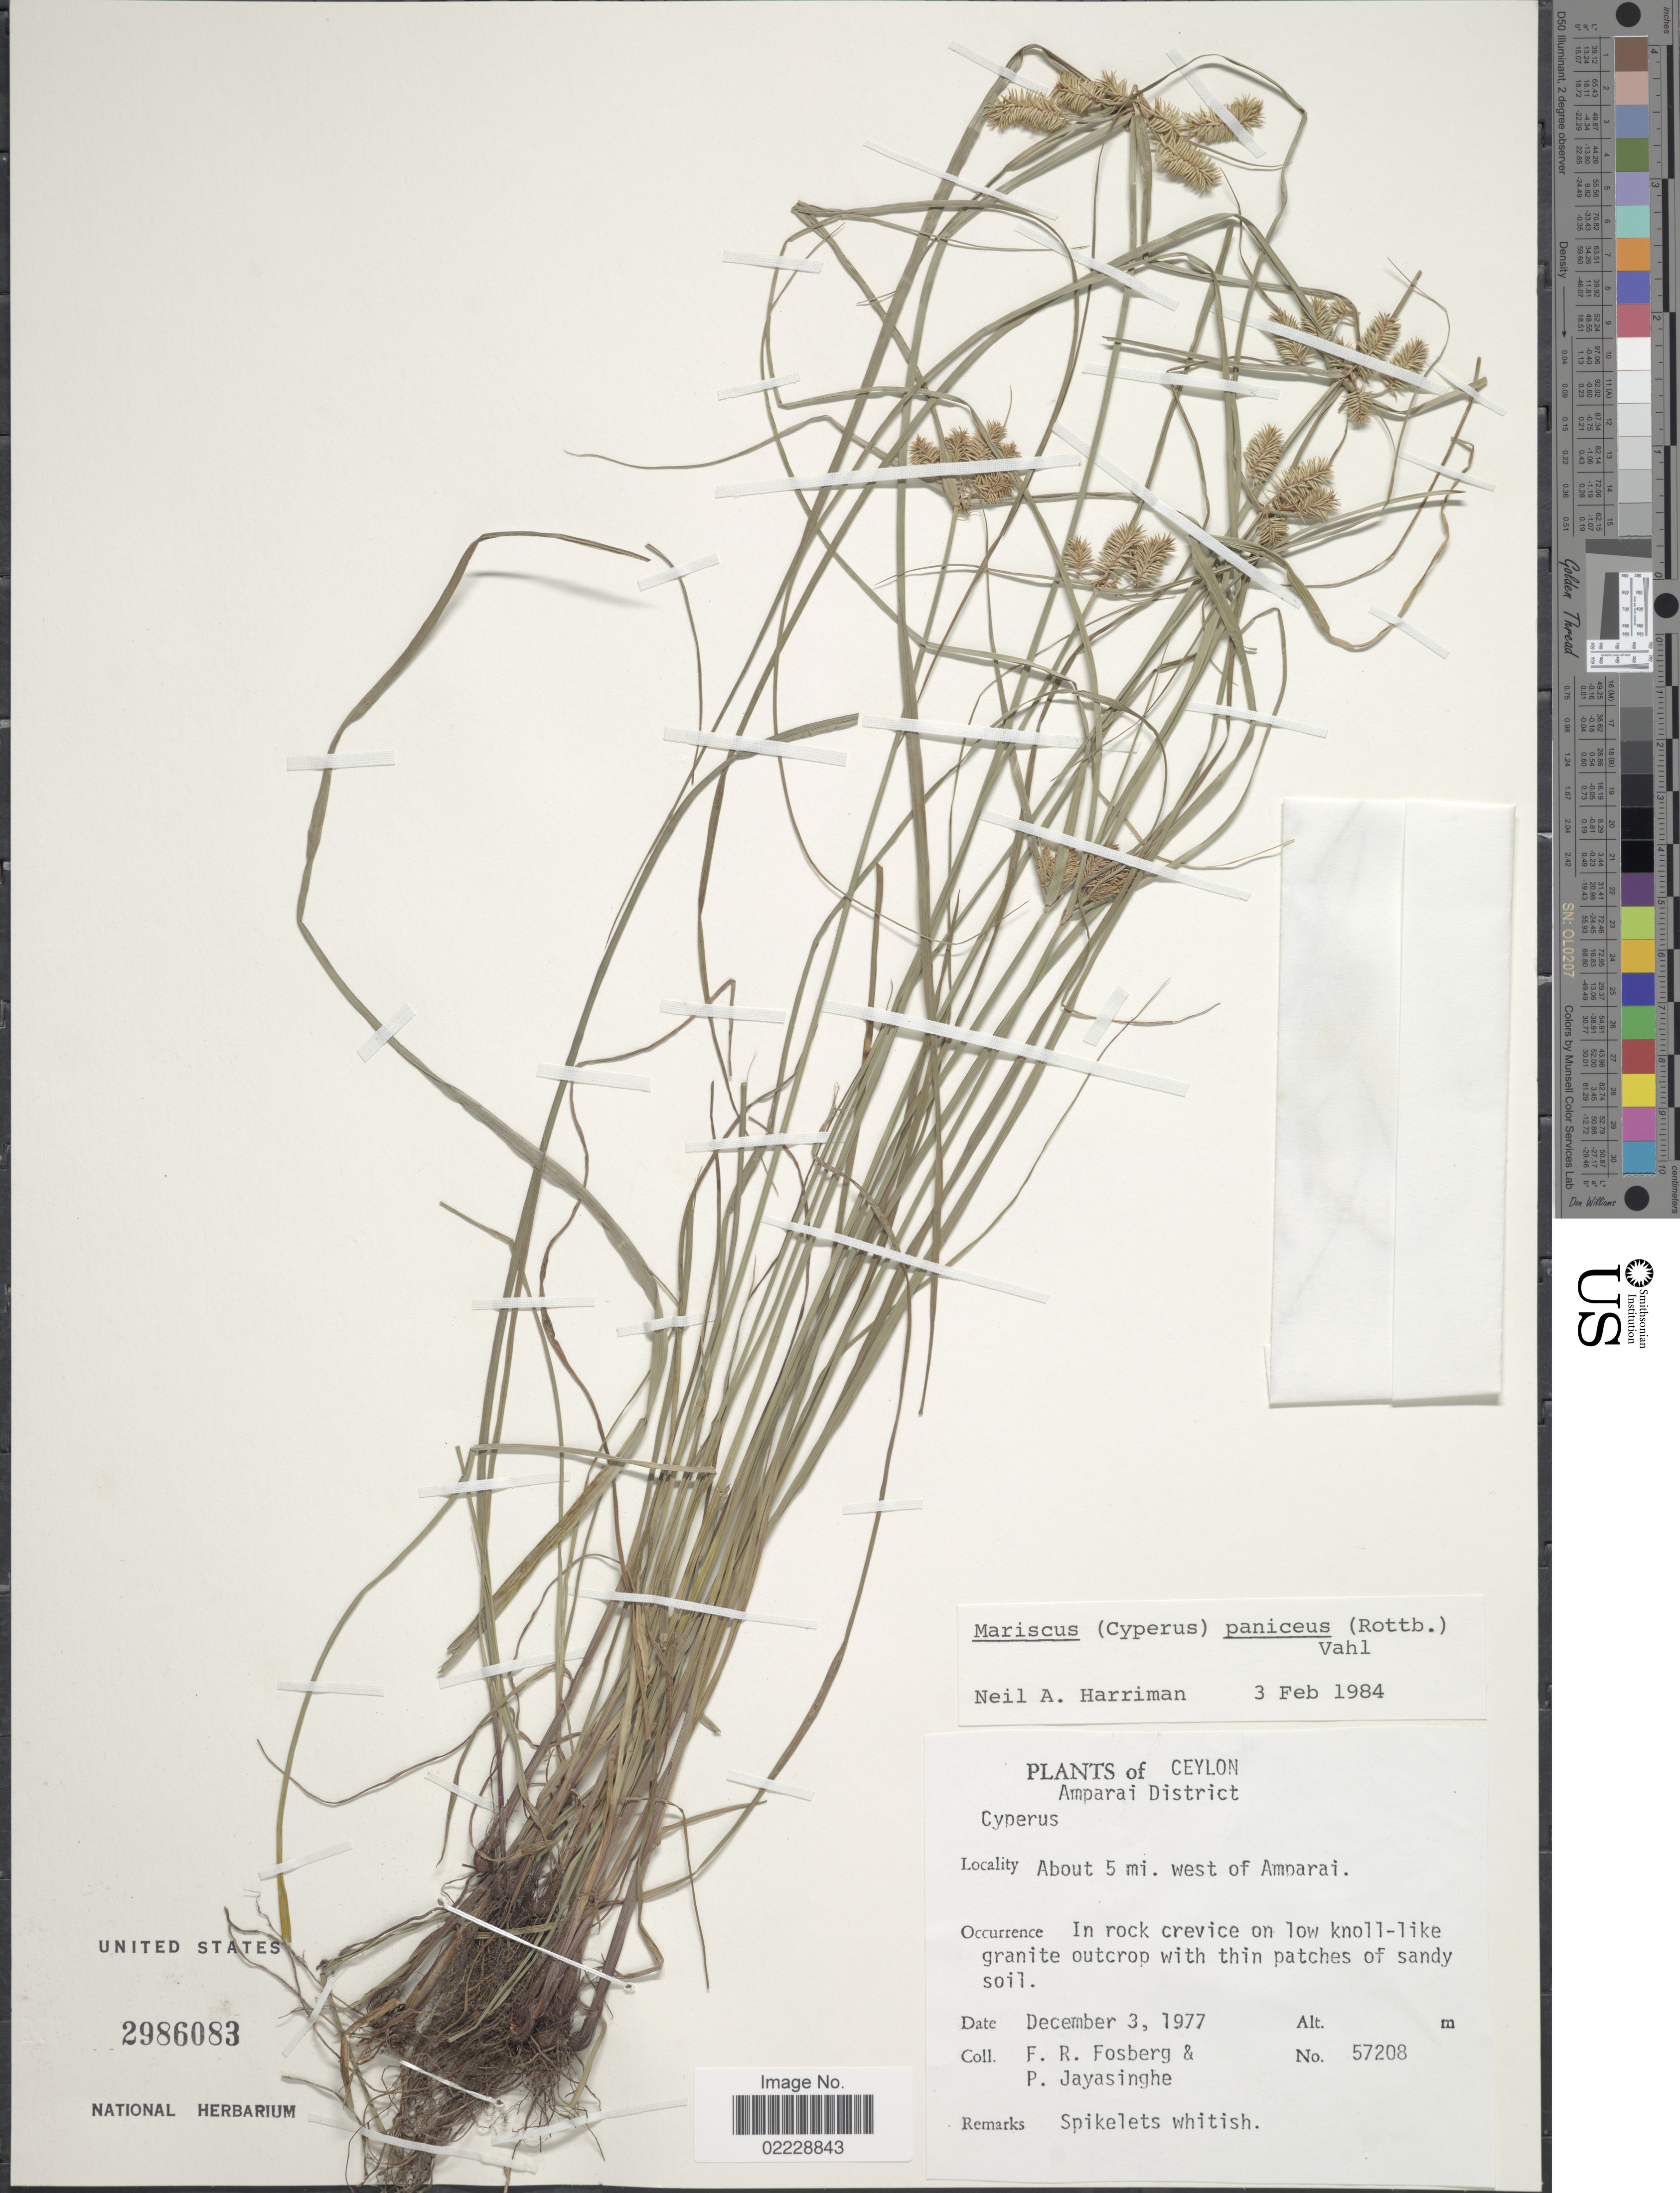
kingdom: Plantae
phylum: Tracheophyta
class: Liliopsida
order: Poales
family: Cyperaceae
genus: Cyperus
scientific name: Cyperus paniceus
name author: (Rottb.) Boeckeler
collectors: F. R. Fosberg & P. Jayasinghe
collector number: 57208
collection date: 1977-12-03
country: Sri Lanka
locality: Ceylon, Amparai District About 5 mi. west of Amparai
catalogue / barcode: US 2986083